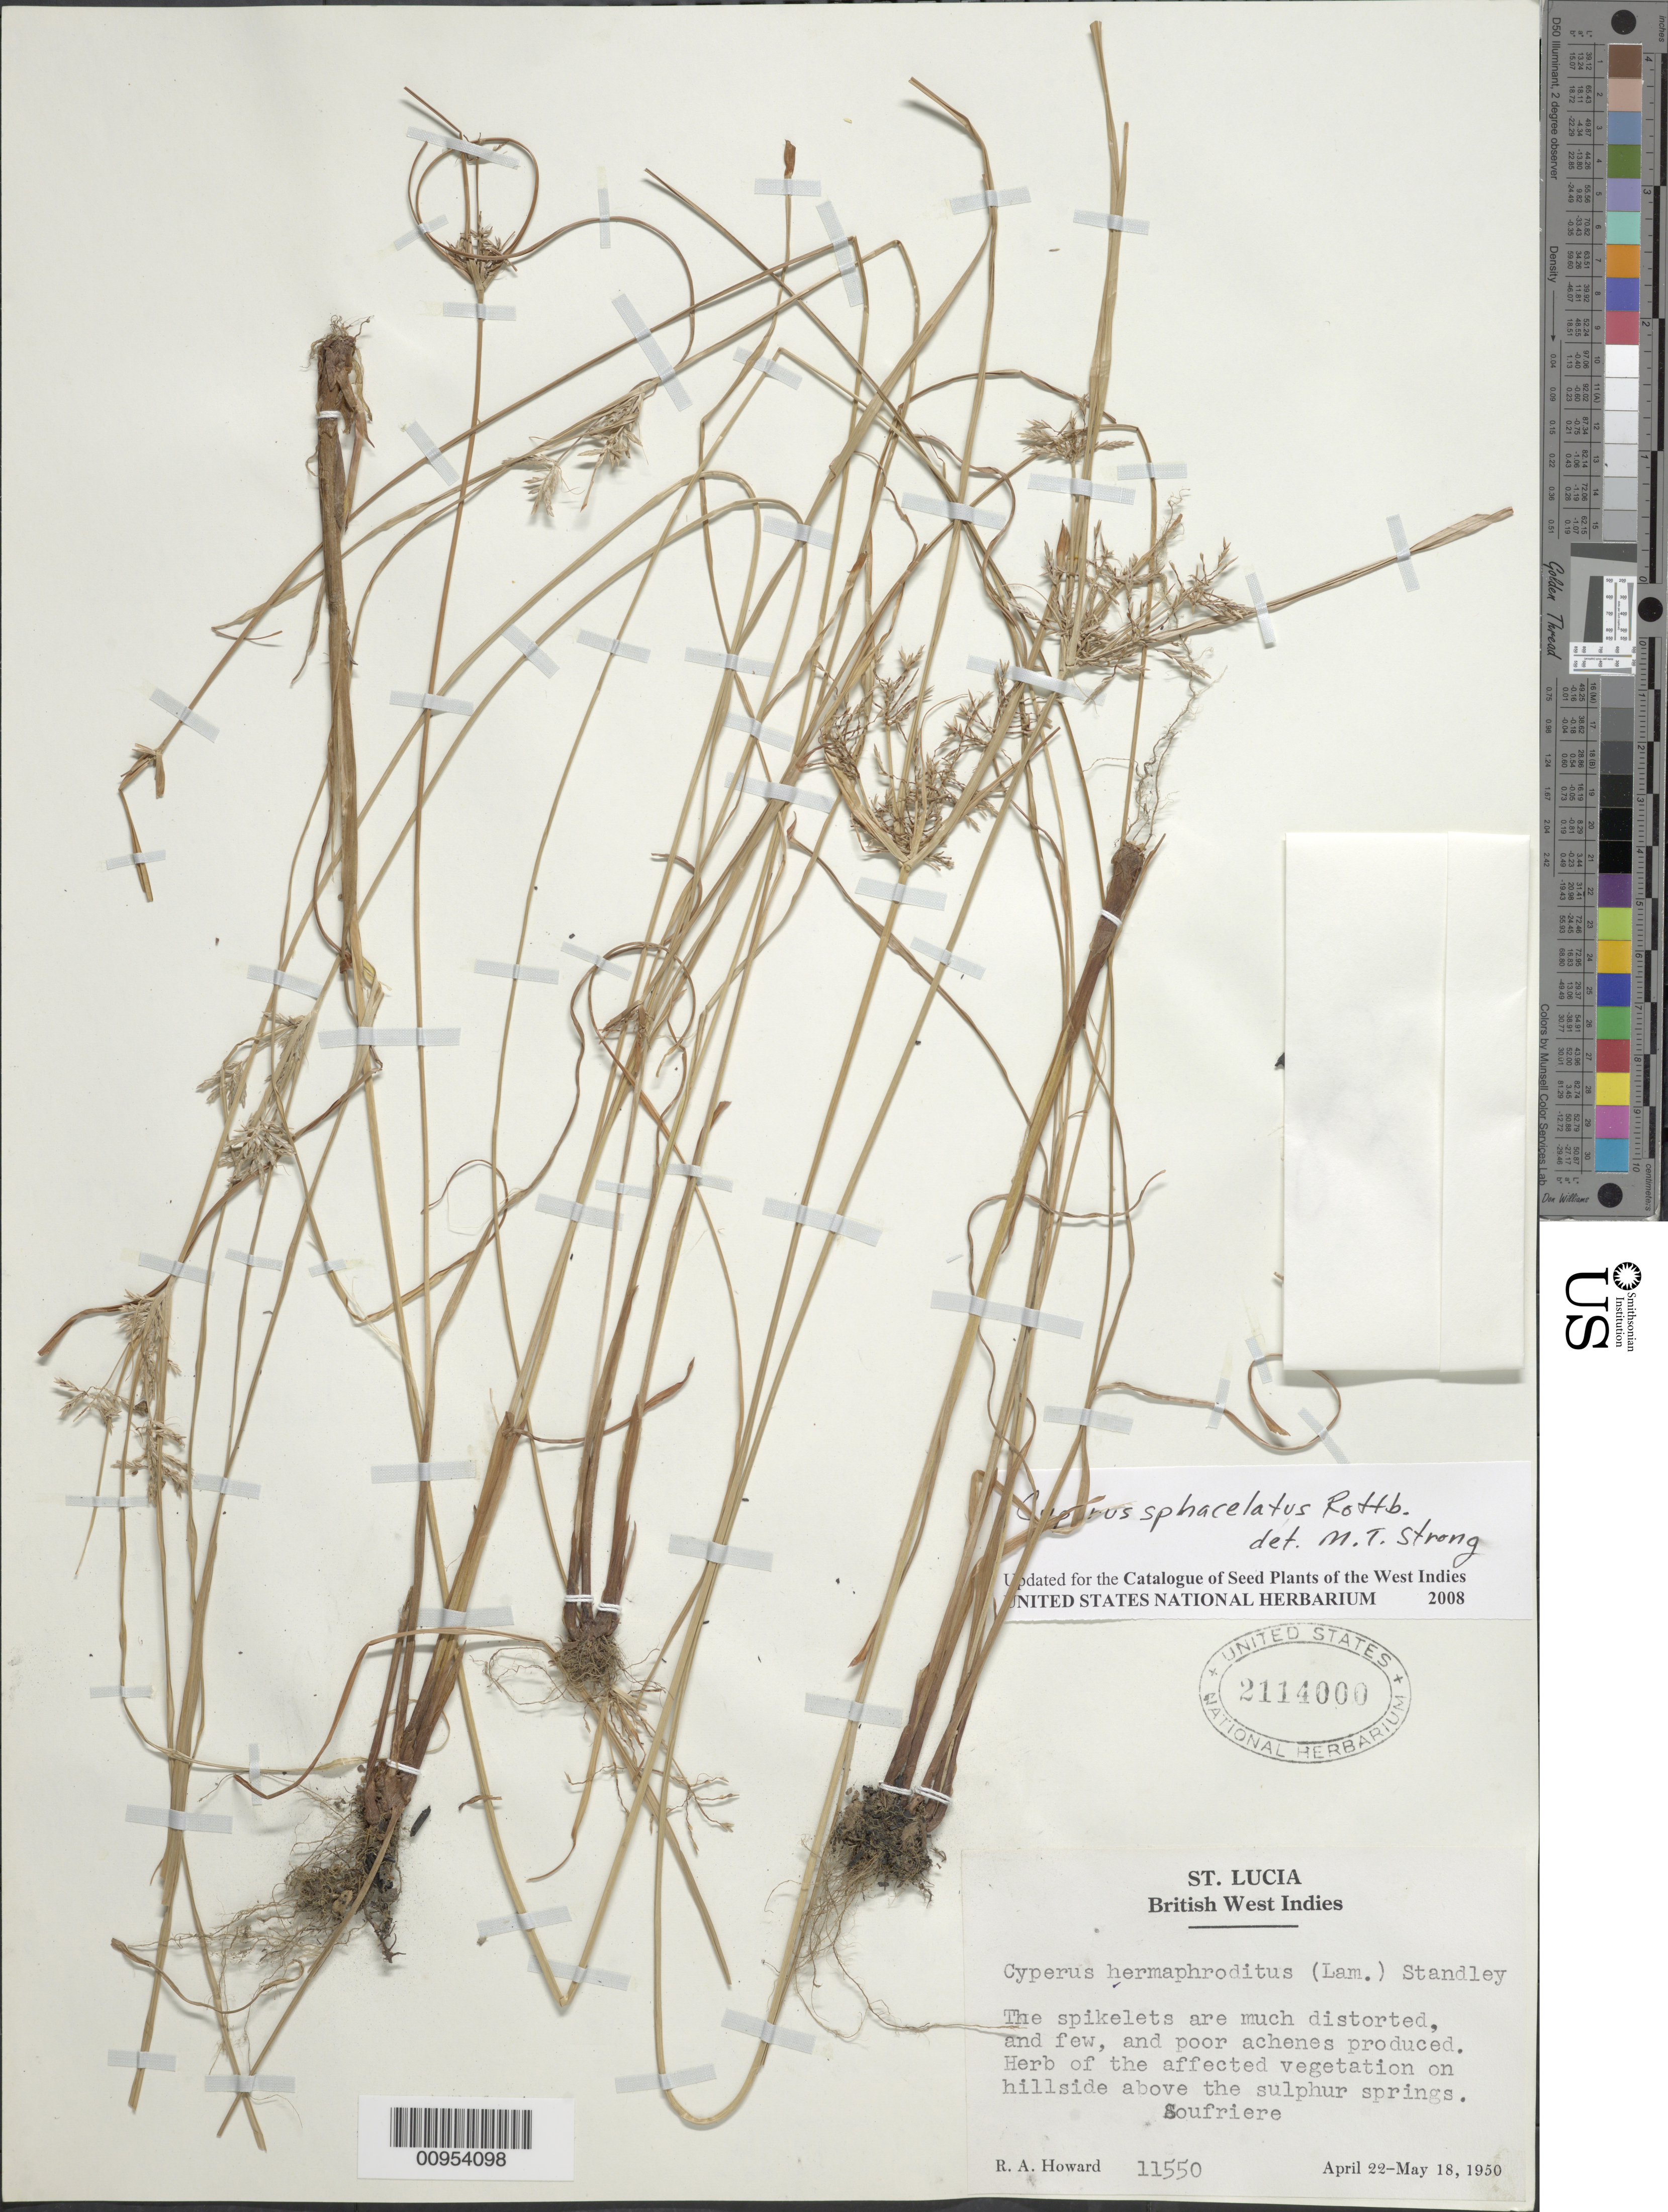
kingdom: Plantae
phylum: Tracheophyta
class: Liliopsida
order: Poales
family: Cyperaceae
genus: Cyperus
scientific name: Cyperus sphacelatus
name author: Rottb.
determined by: Strong, M. T., (US), Smithsonian Institution - National Museum of Natural History (UNITED STATES)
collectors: R. A. Howard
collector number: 11550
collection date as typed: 22 Apr 1950 to 18 May 1950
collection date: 1950-04-22/1950-05-18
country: St. Lucia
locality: hillside above the sulphur springs, Soufriere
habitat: Affected vegetation on hillside above the sulphur springs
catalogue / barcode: US 2114000